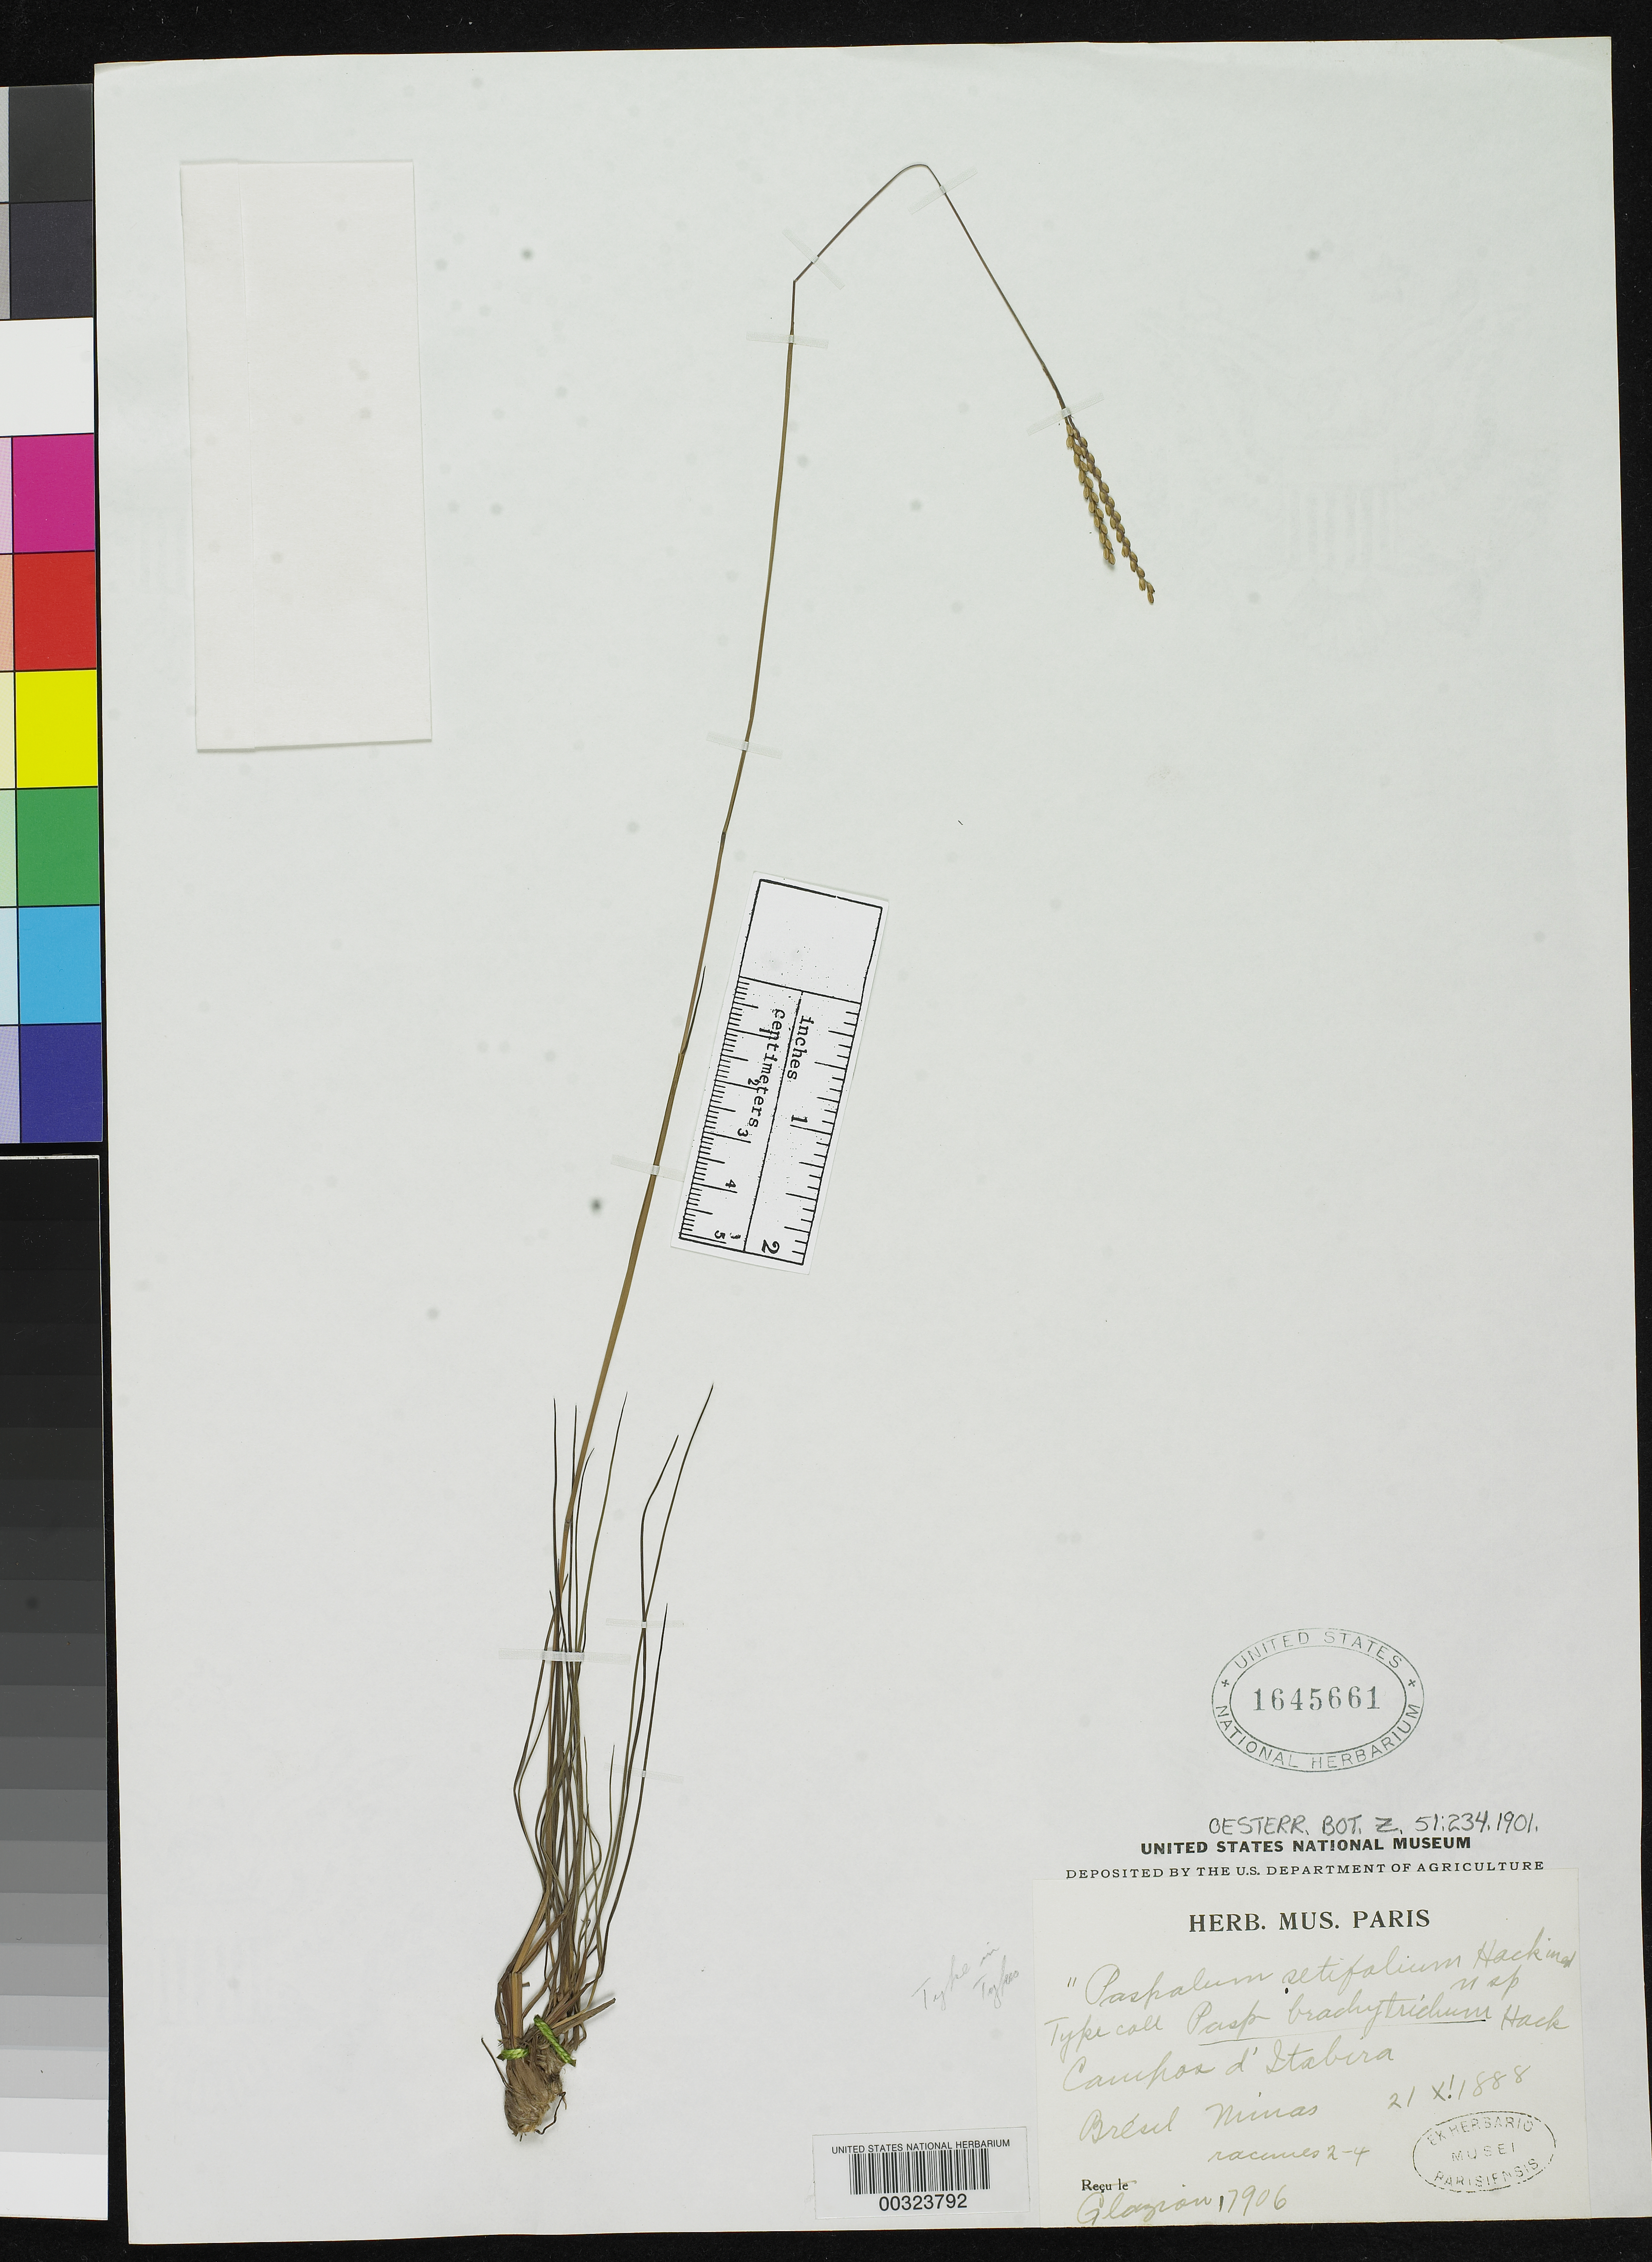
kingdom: Plantae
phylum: Tracheophyta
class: Liliopsida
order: Poales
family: Poaceae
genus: Paspalum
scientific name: Paspalum brachytrichum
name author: Hack.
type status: Type Fragment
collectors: A. F. M. Glaziou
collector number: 17906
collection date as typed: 21 Nov 1888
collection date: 1888-11-21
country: Brazil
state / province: Minas Gerais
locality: Campos d' Itabira.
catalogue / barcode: US 1645661